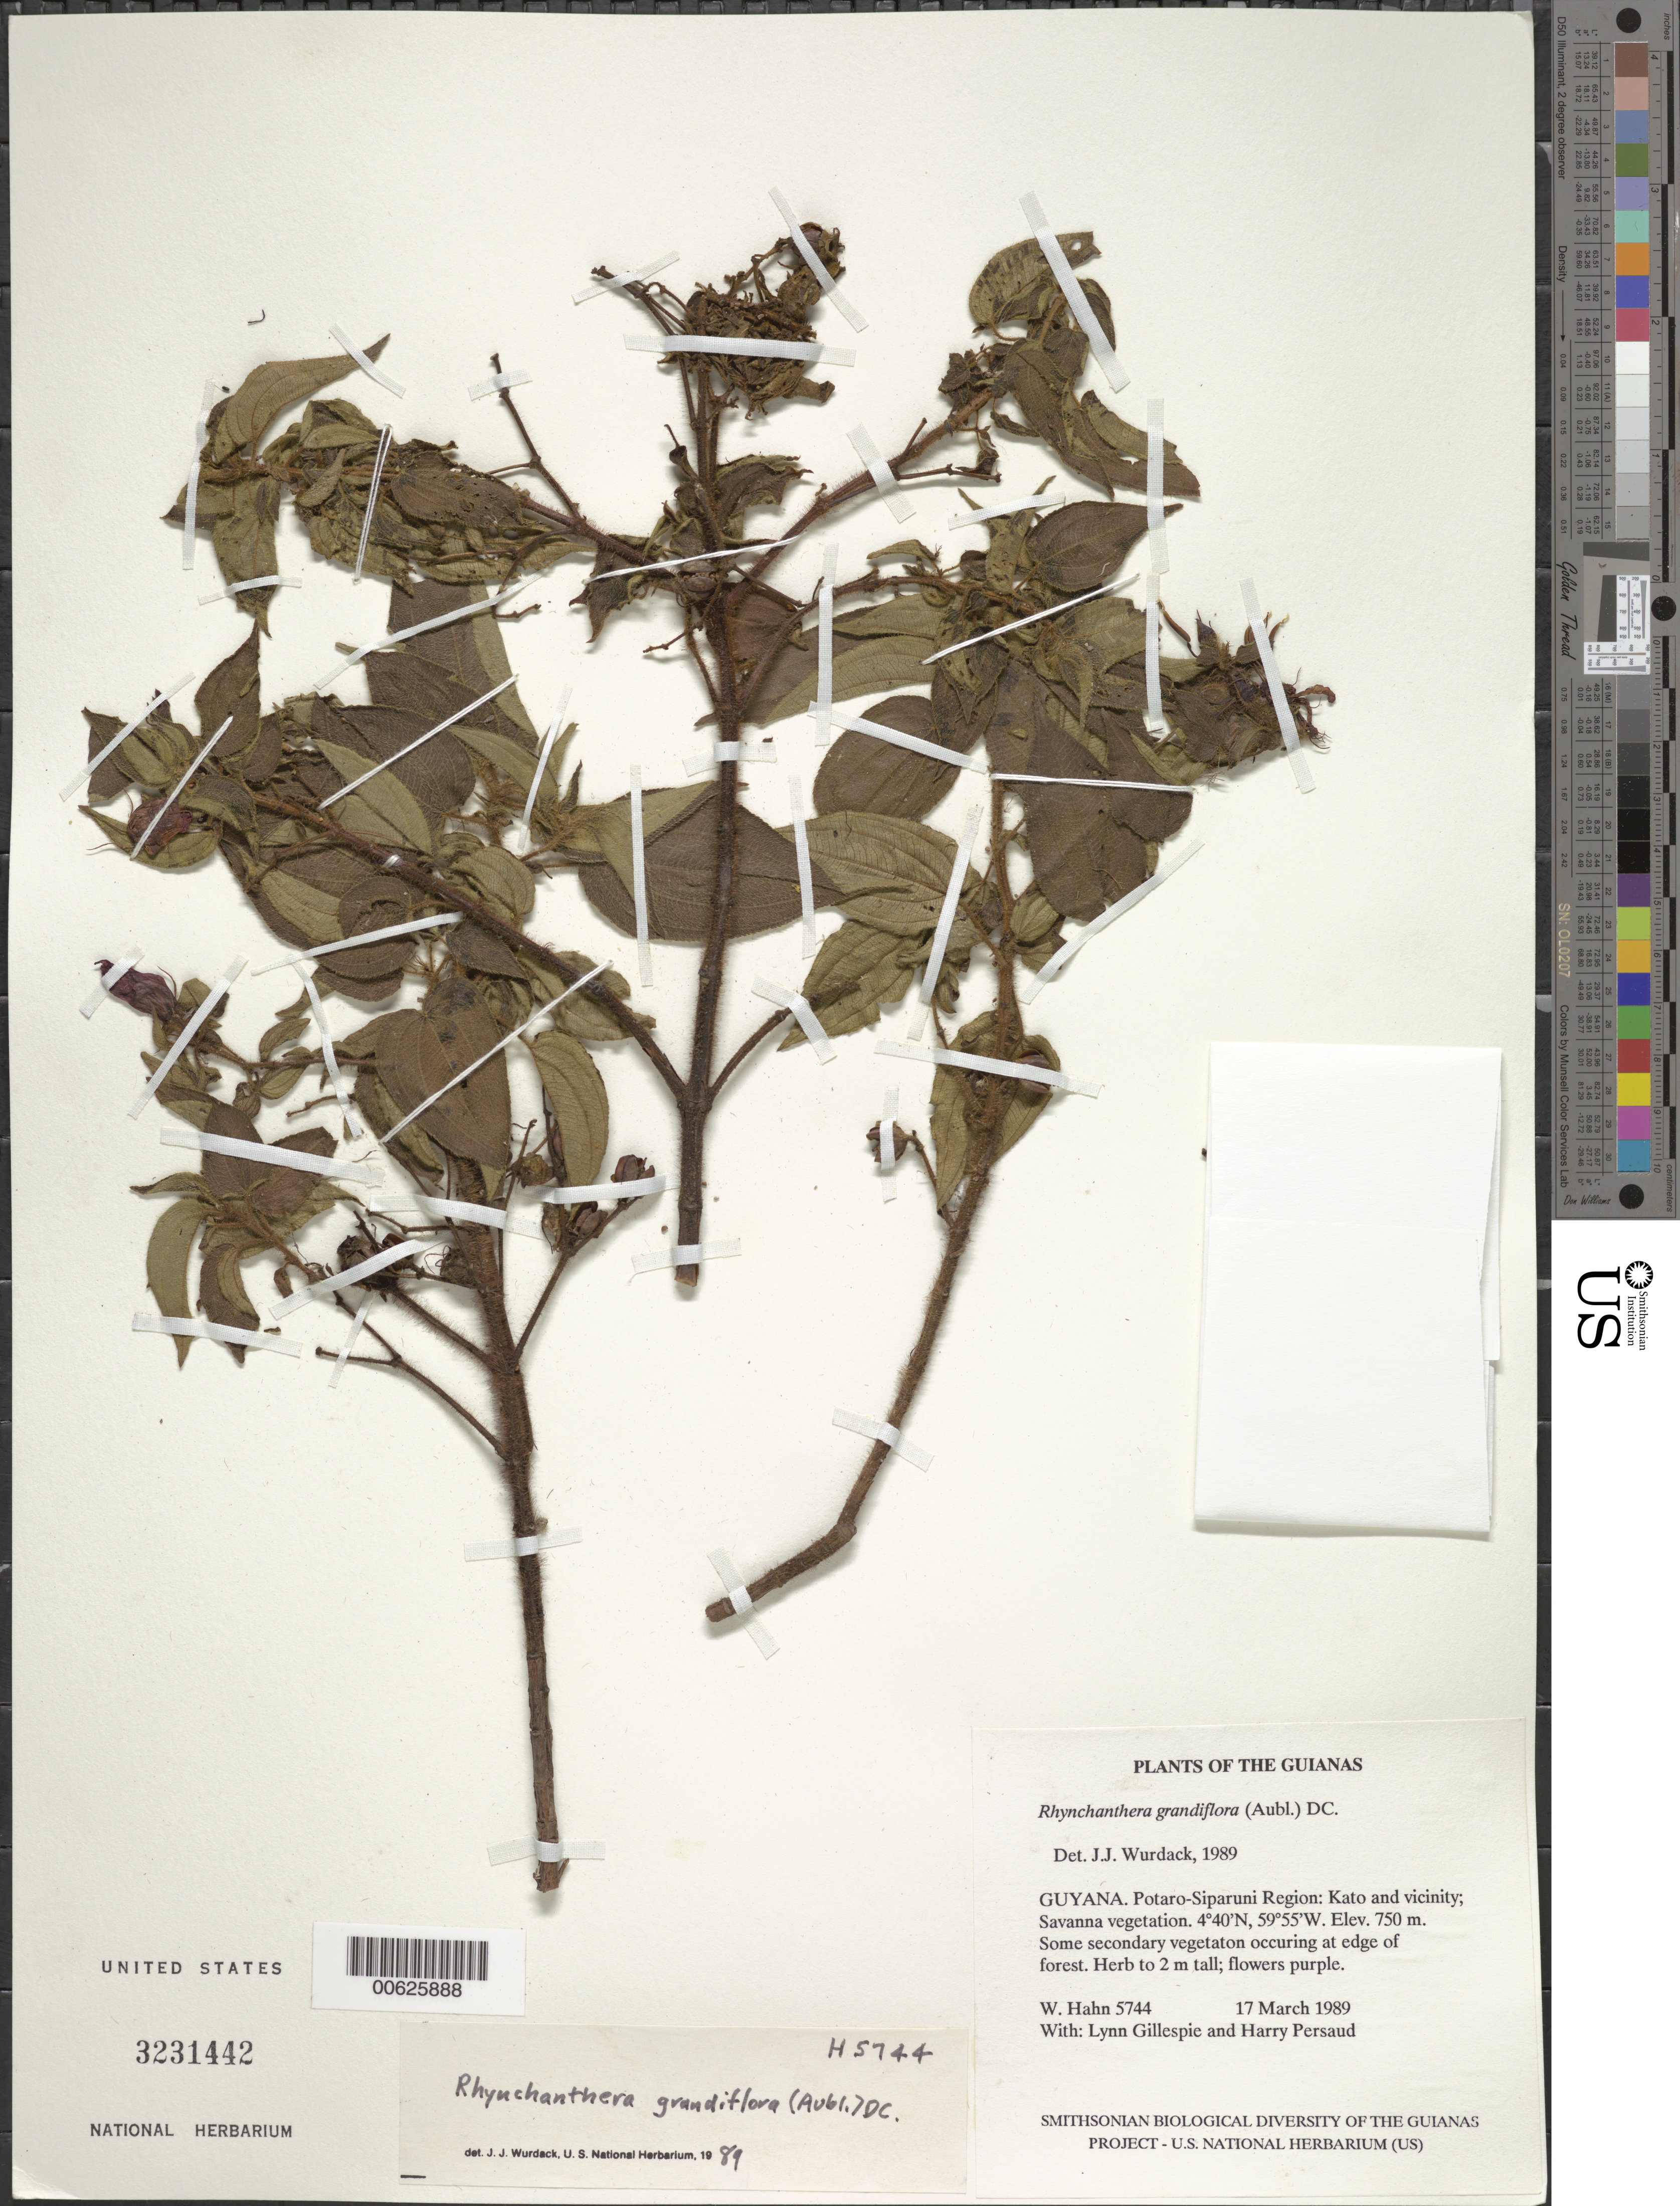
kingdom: Plantae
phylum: Tracheophyta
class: Magnoliopsida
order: Myrtales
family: Melastomataceae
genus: Rhynchanthera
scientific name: Rhynchanthera grandiflora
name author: (Aubl.) DC.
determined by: Wurdack, John J., (US), US (UNITED STATES)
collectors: W. Hahn, L. J. Gillespie & H. Persaud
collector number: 5744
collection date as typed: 17 March 1989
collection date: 1989-03-17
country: Guyana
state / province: Potaro-Siparuni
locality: Kato and vicinity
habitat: Savanna vegetation. Some secondary vegetation occurring at edge of forest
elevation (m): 750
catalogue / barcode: US 3231442